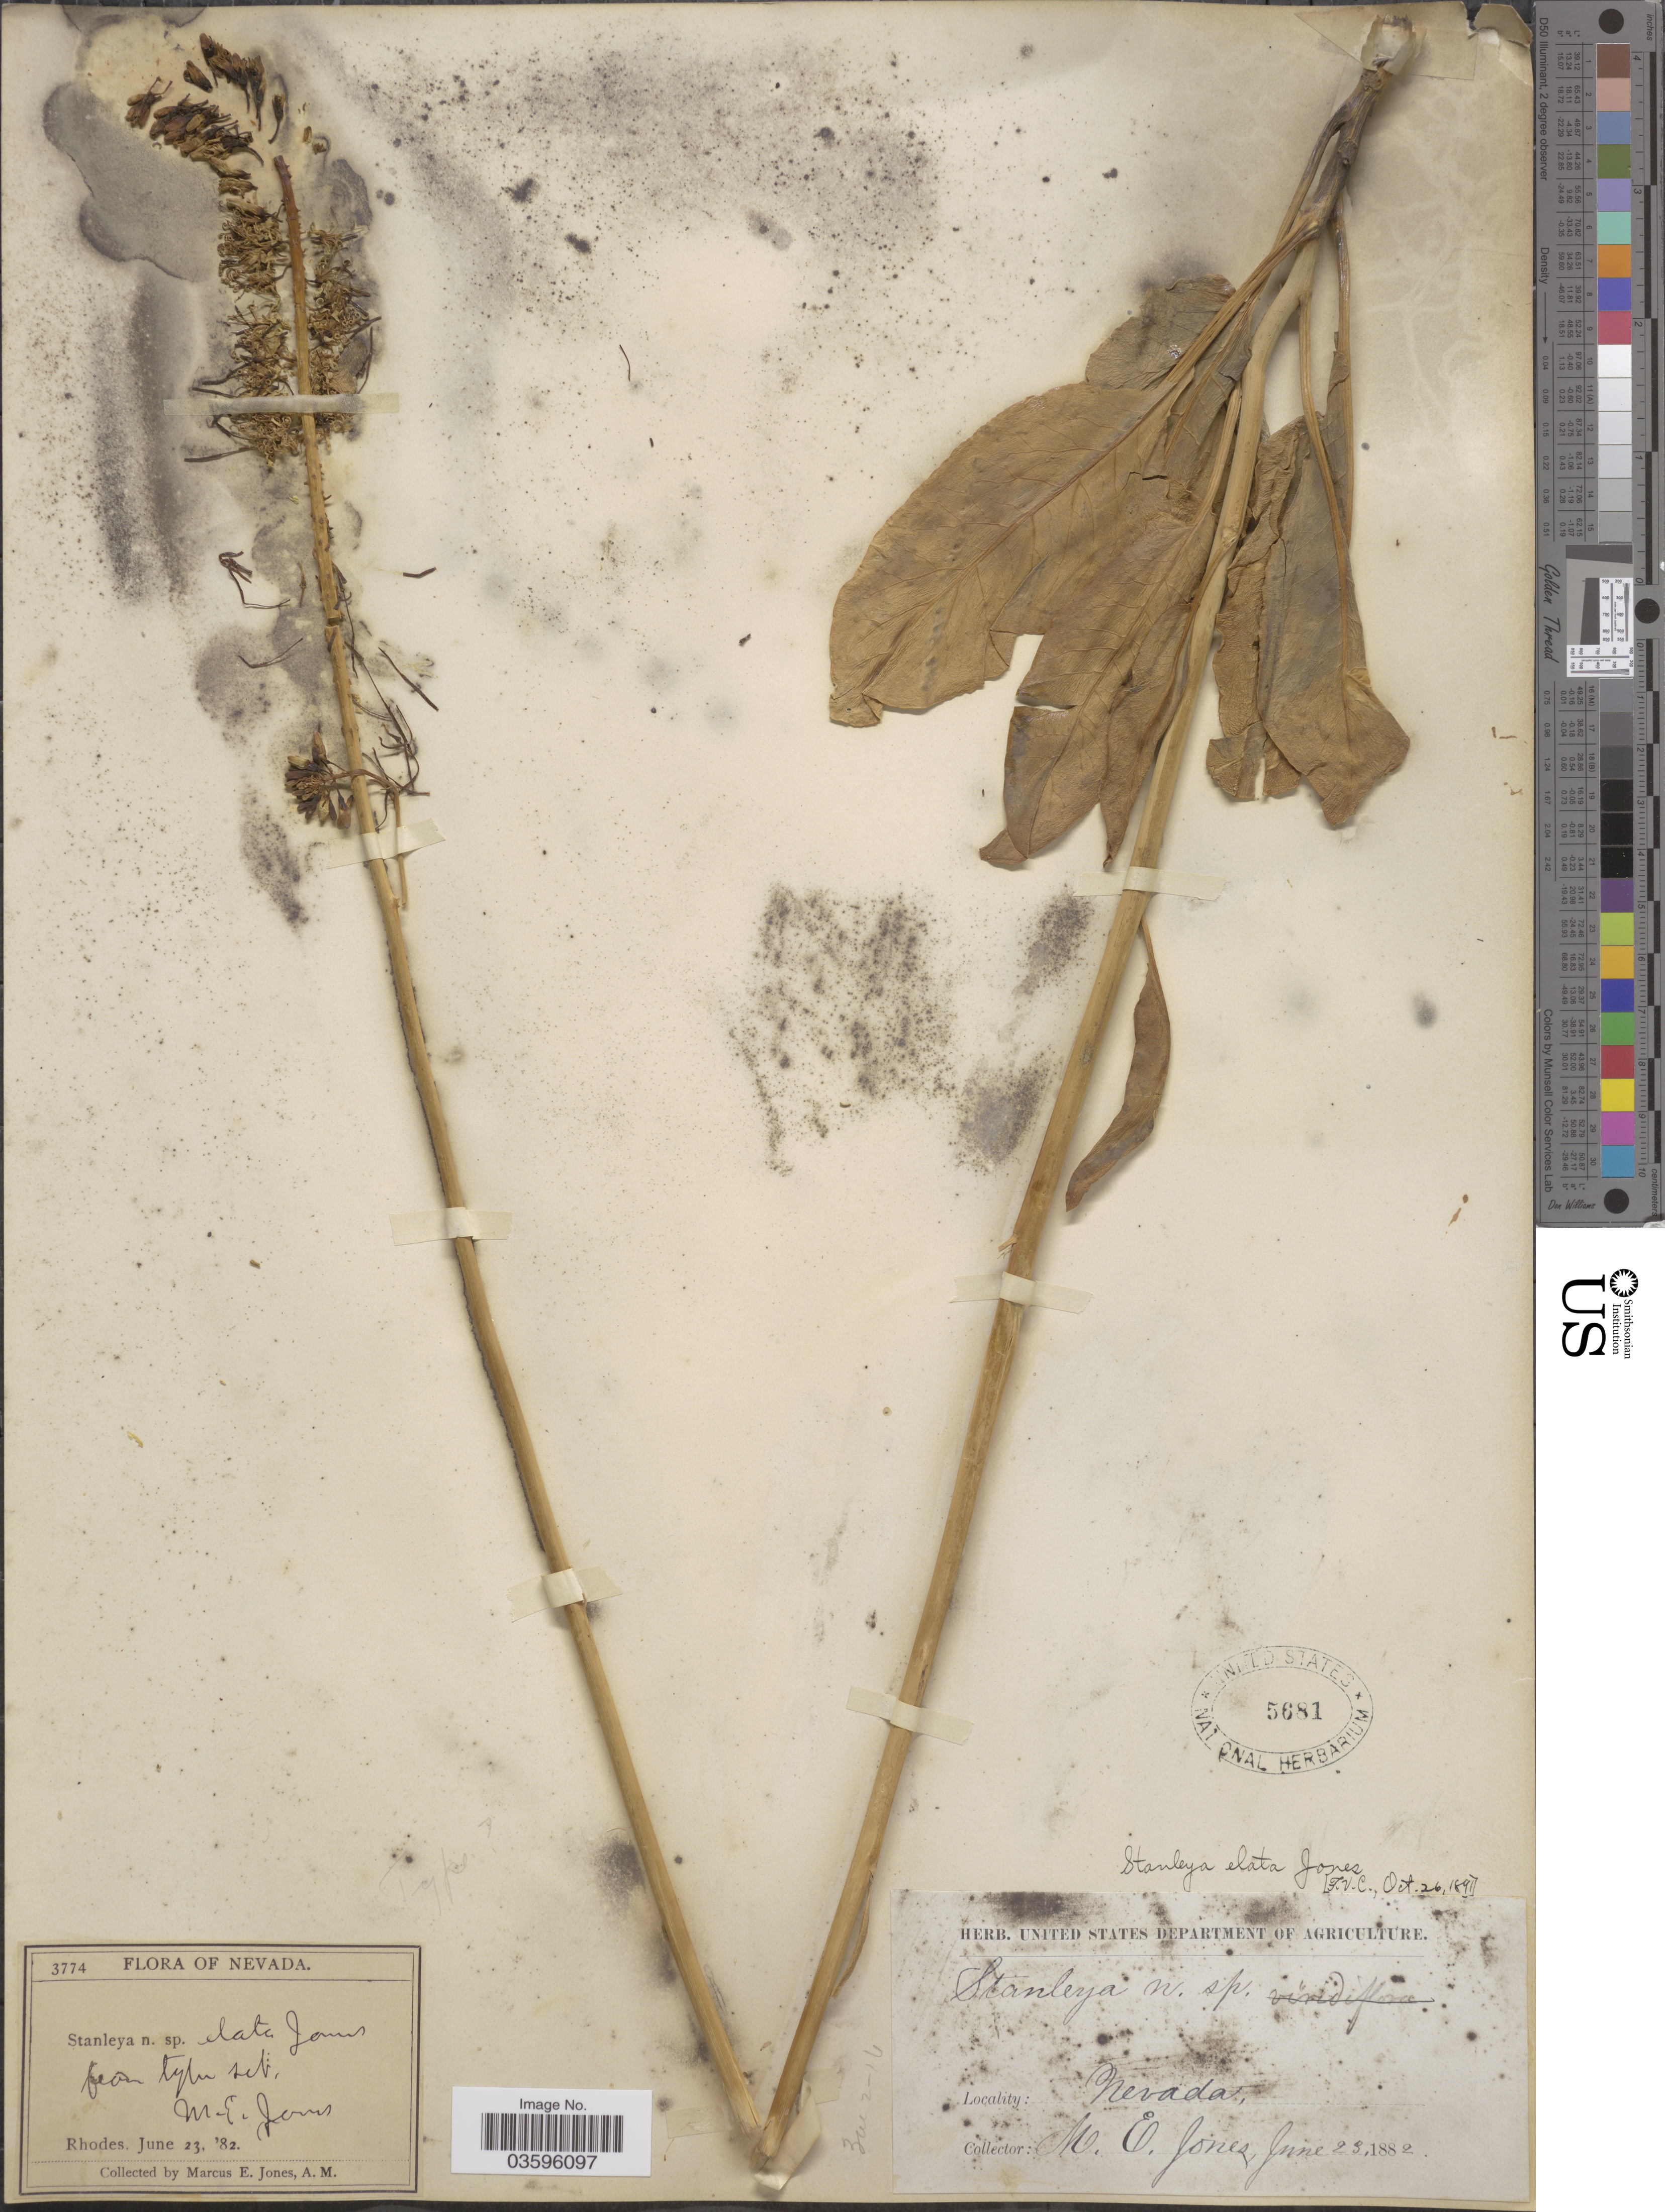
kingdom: Plantae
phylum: Tracheophyta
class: Magnoliopsida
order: Brassicales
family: Brassicaceae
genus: Stanleya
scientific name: Stanleya elata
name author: M.E. Jones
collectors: M. E. Jones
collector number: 3774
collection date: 1882-06-23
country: United States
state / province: Nevada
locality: Rhodes.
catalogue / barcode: US 5681